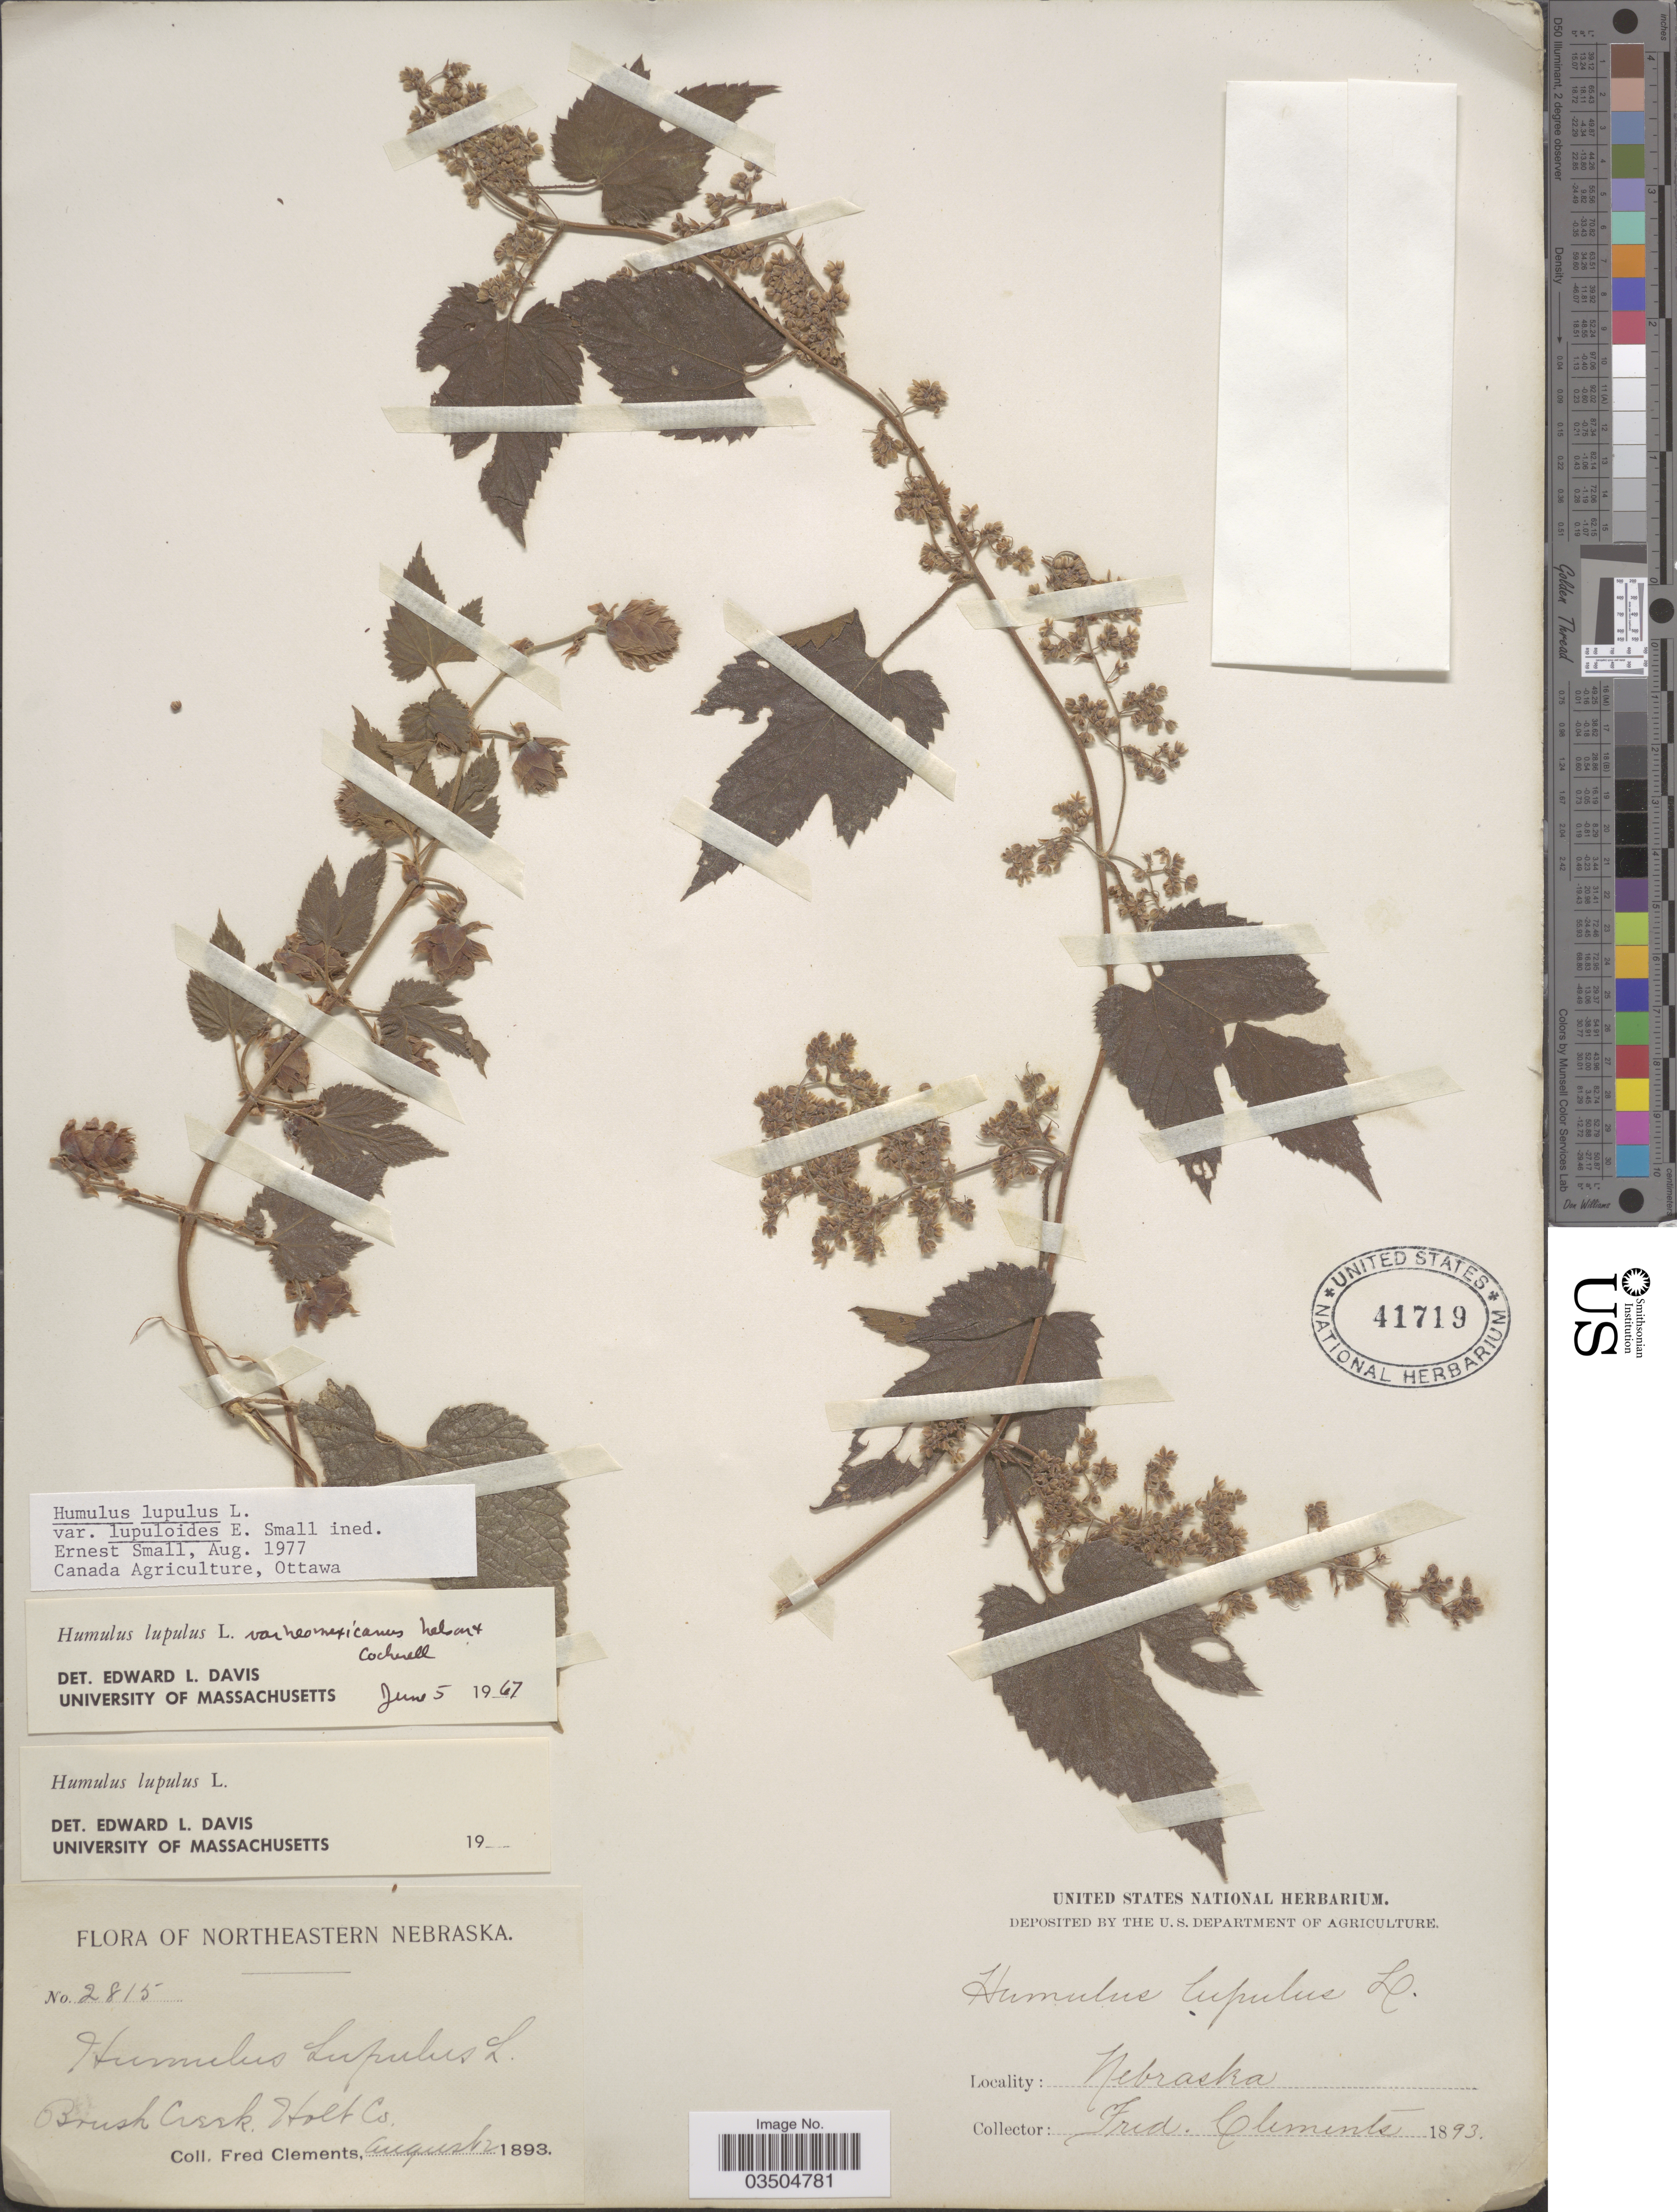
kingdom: Plantae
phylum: Tracheophyta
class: Magnoliopsida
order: Rosales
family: Cannabaceae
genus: Humulus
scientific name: Humulus americanus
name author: Nutt.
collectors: F. Clements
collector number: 2815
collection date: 1893-08-02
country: United States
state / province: Nebraska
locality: Northeastern Nebraska. Brush Creek, Holt Co.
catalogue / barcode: US 41719